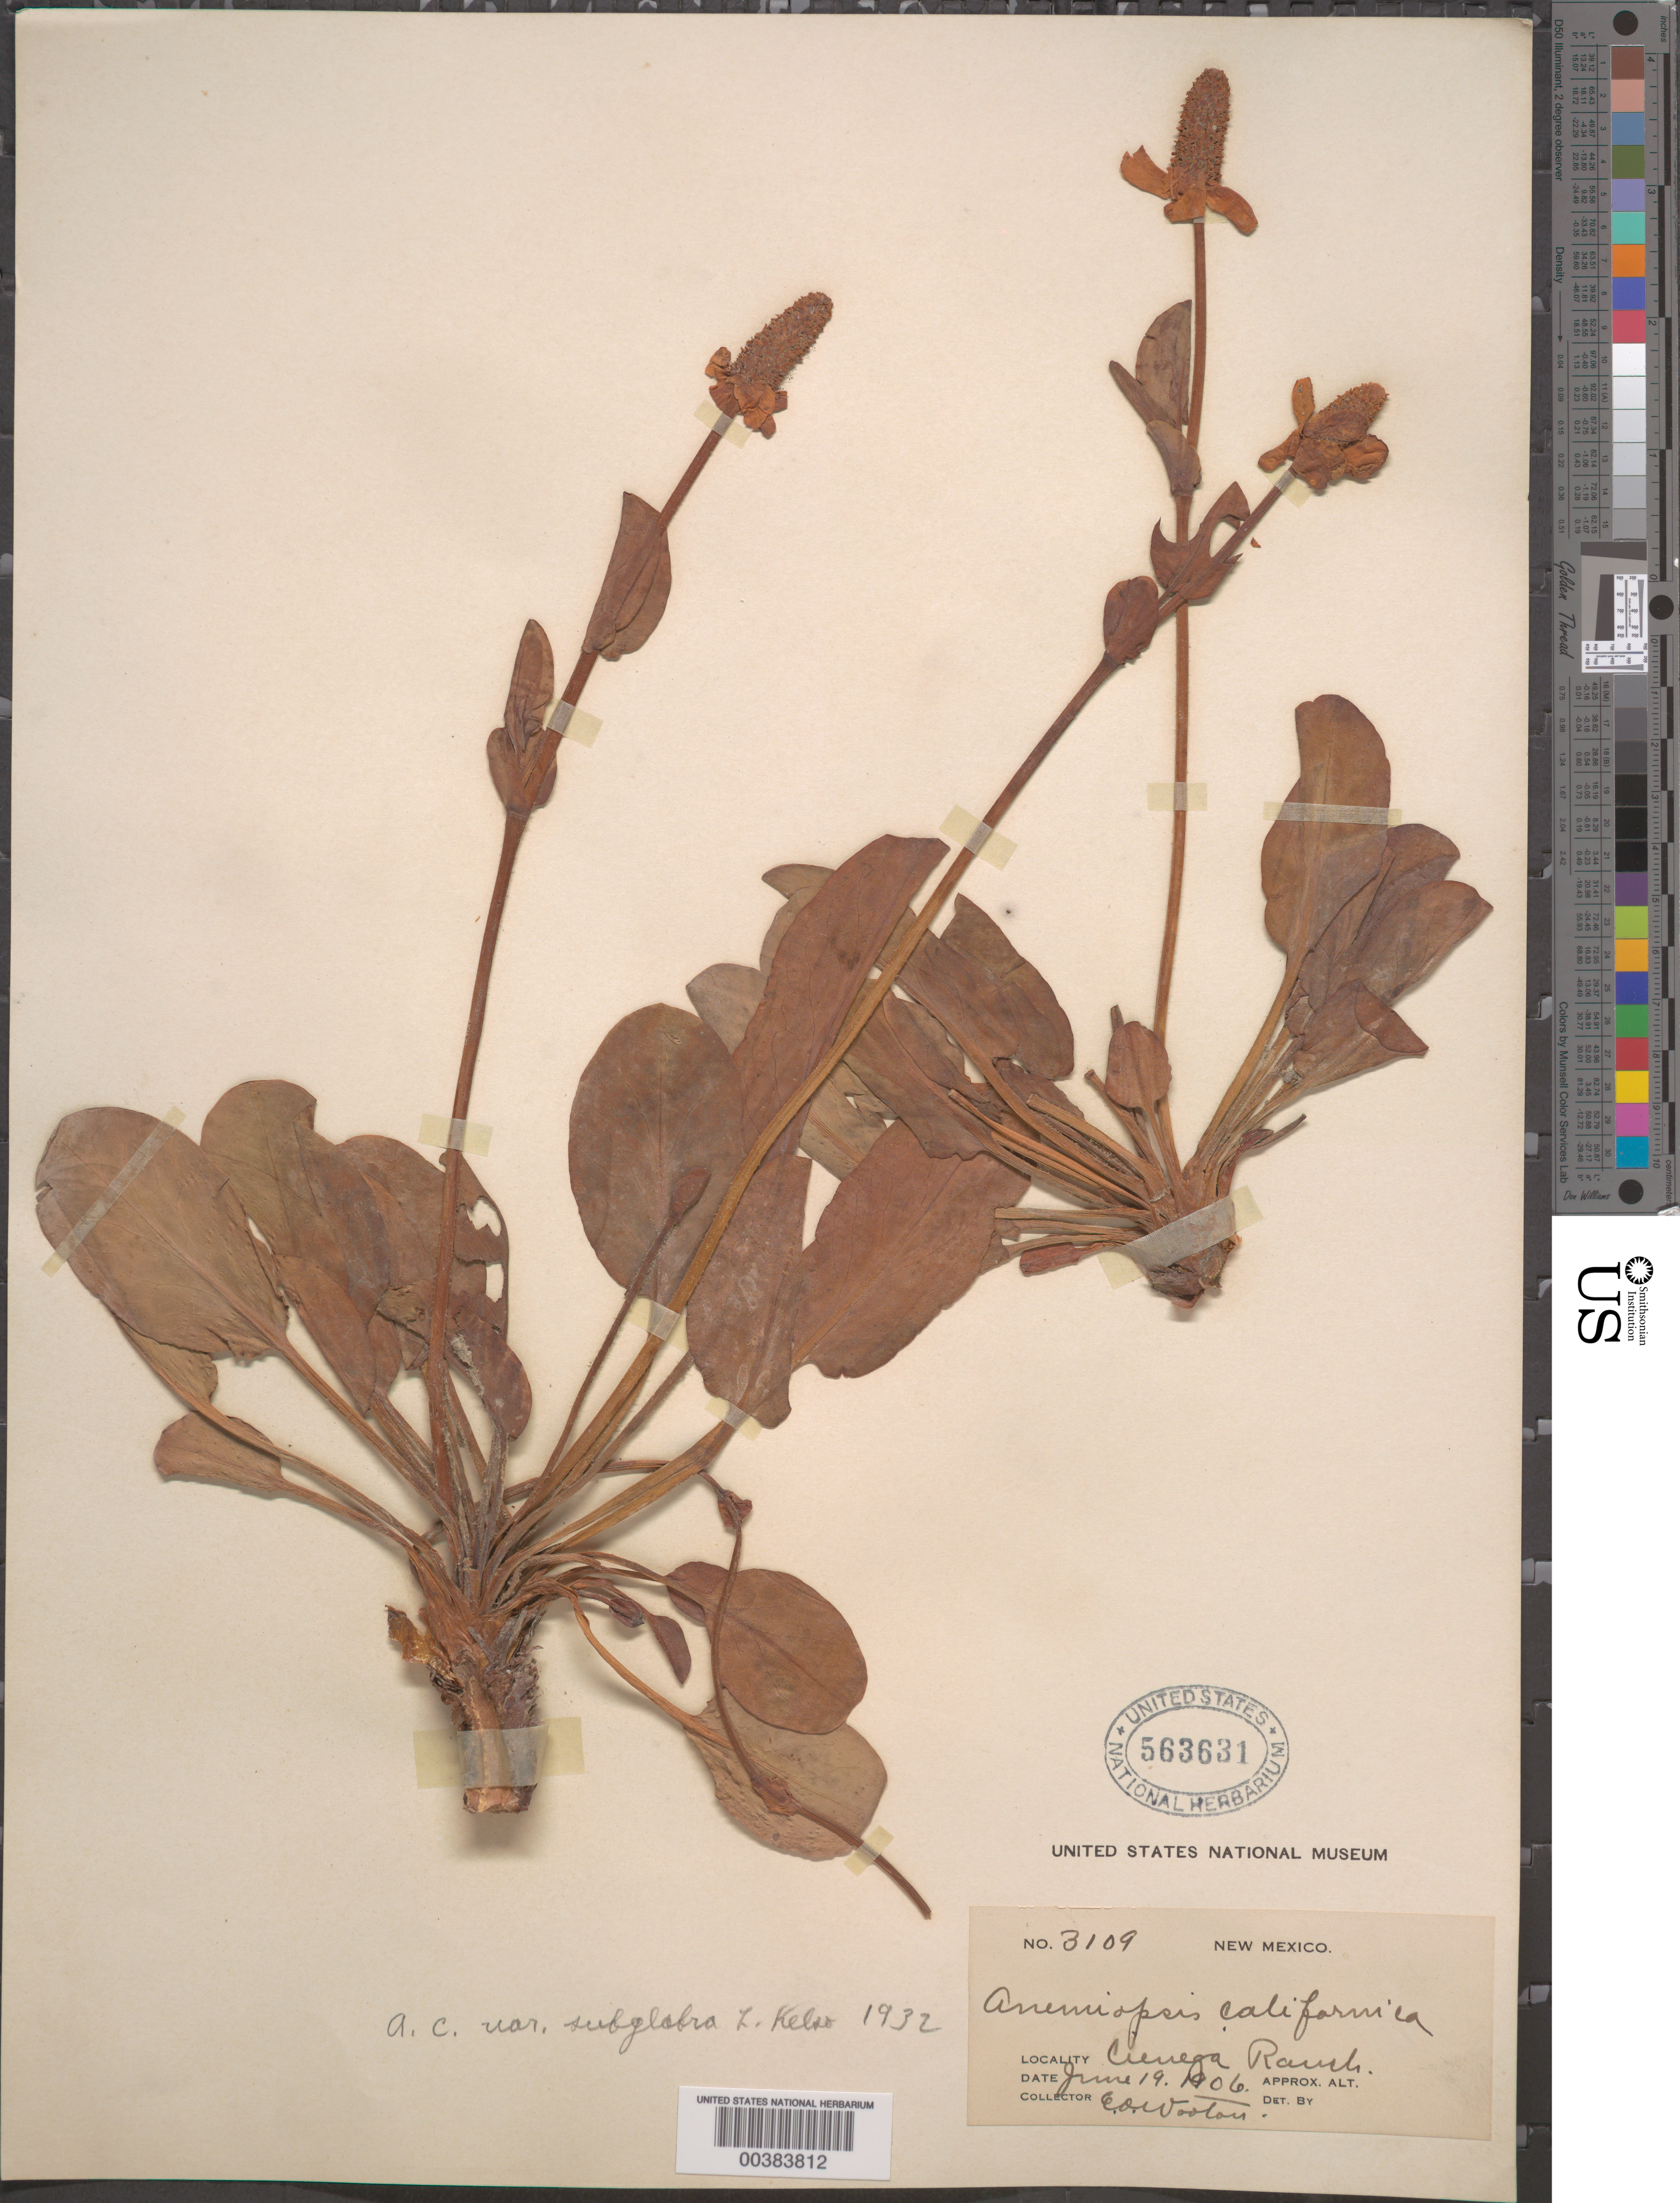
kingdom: Plantae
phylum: Tracheophyta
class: Magnoliopsida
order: Piperales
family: Saururaceae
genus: Anemopsis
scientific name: Anemopsis californica var. subglabra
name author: Kelso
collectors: E. O. Wooton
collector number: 3109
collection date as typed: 19 Jun 1906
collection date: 1906-06-19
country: United States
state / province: New Mexico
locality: Cieneza ranch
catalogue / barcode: US 563631